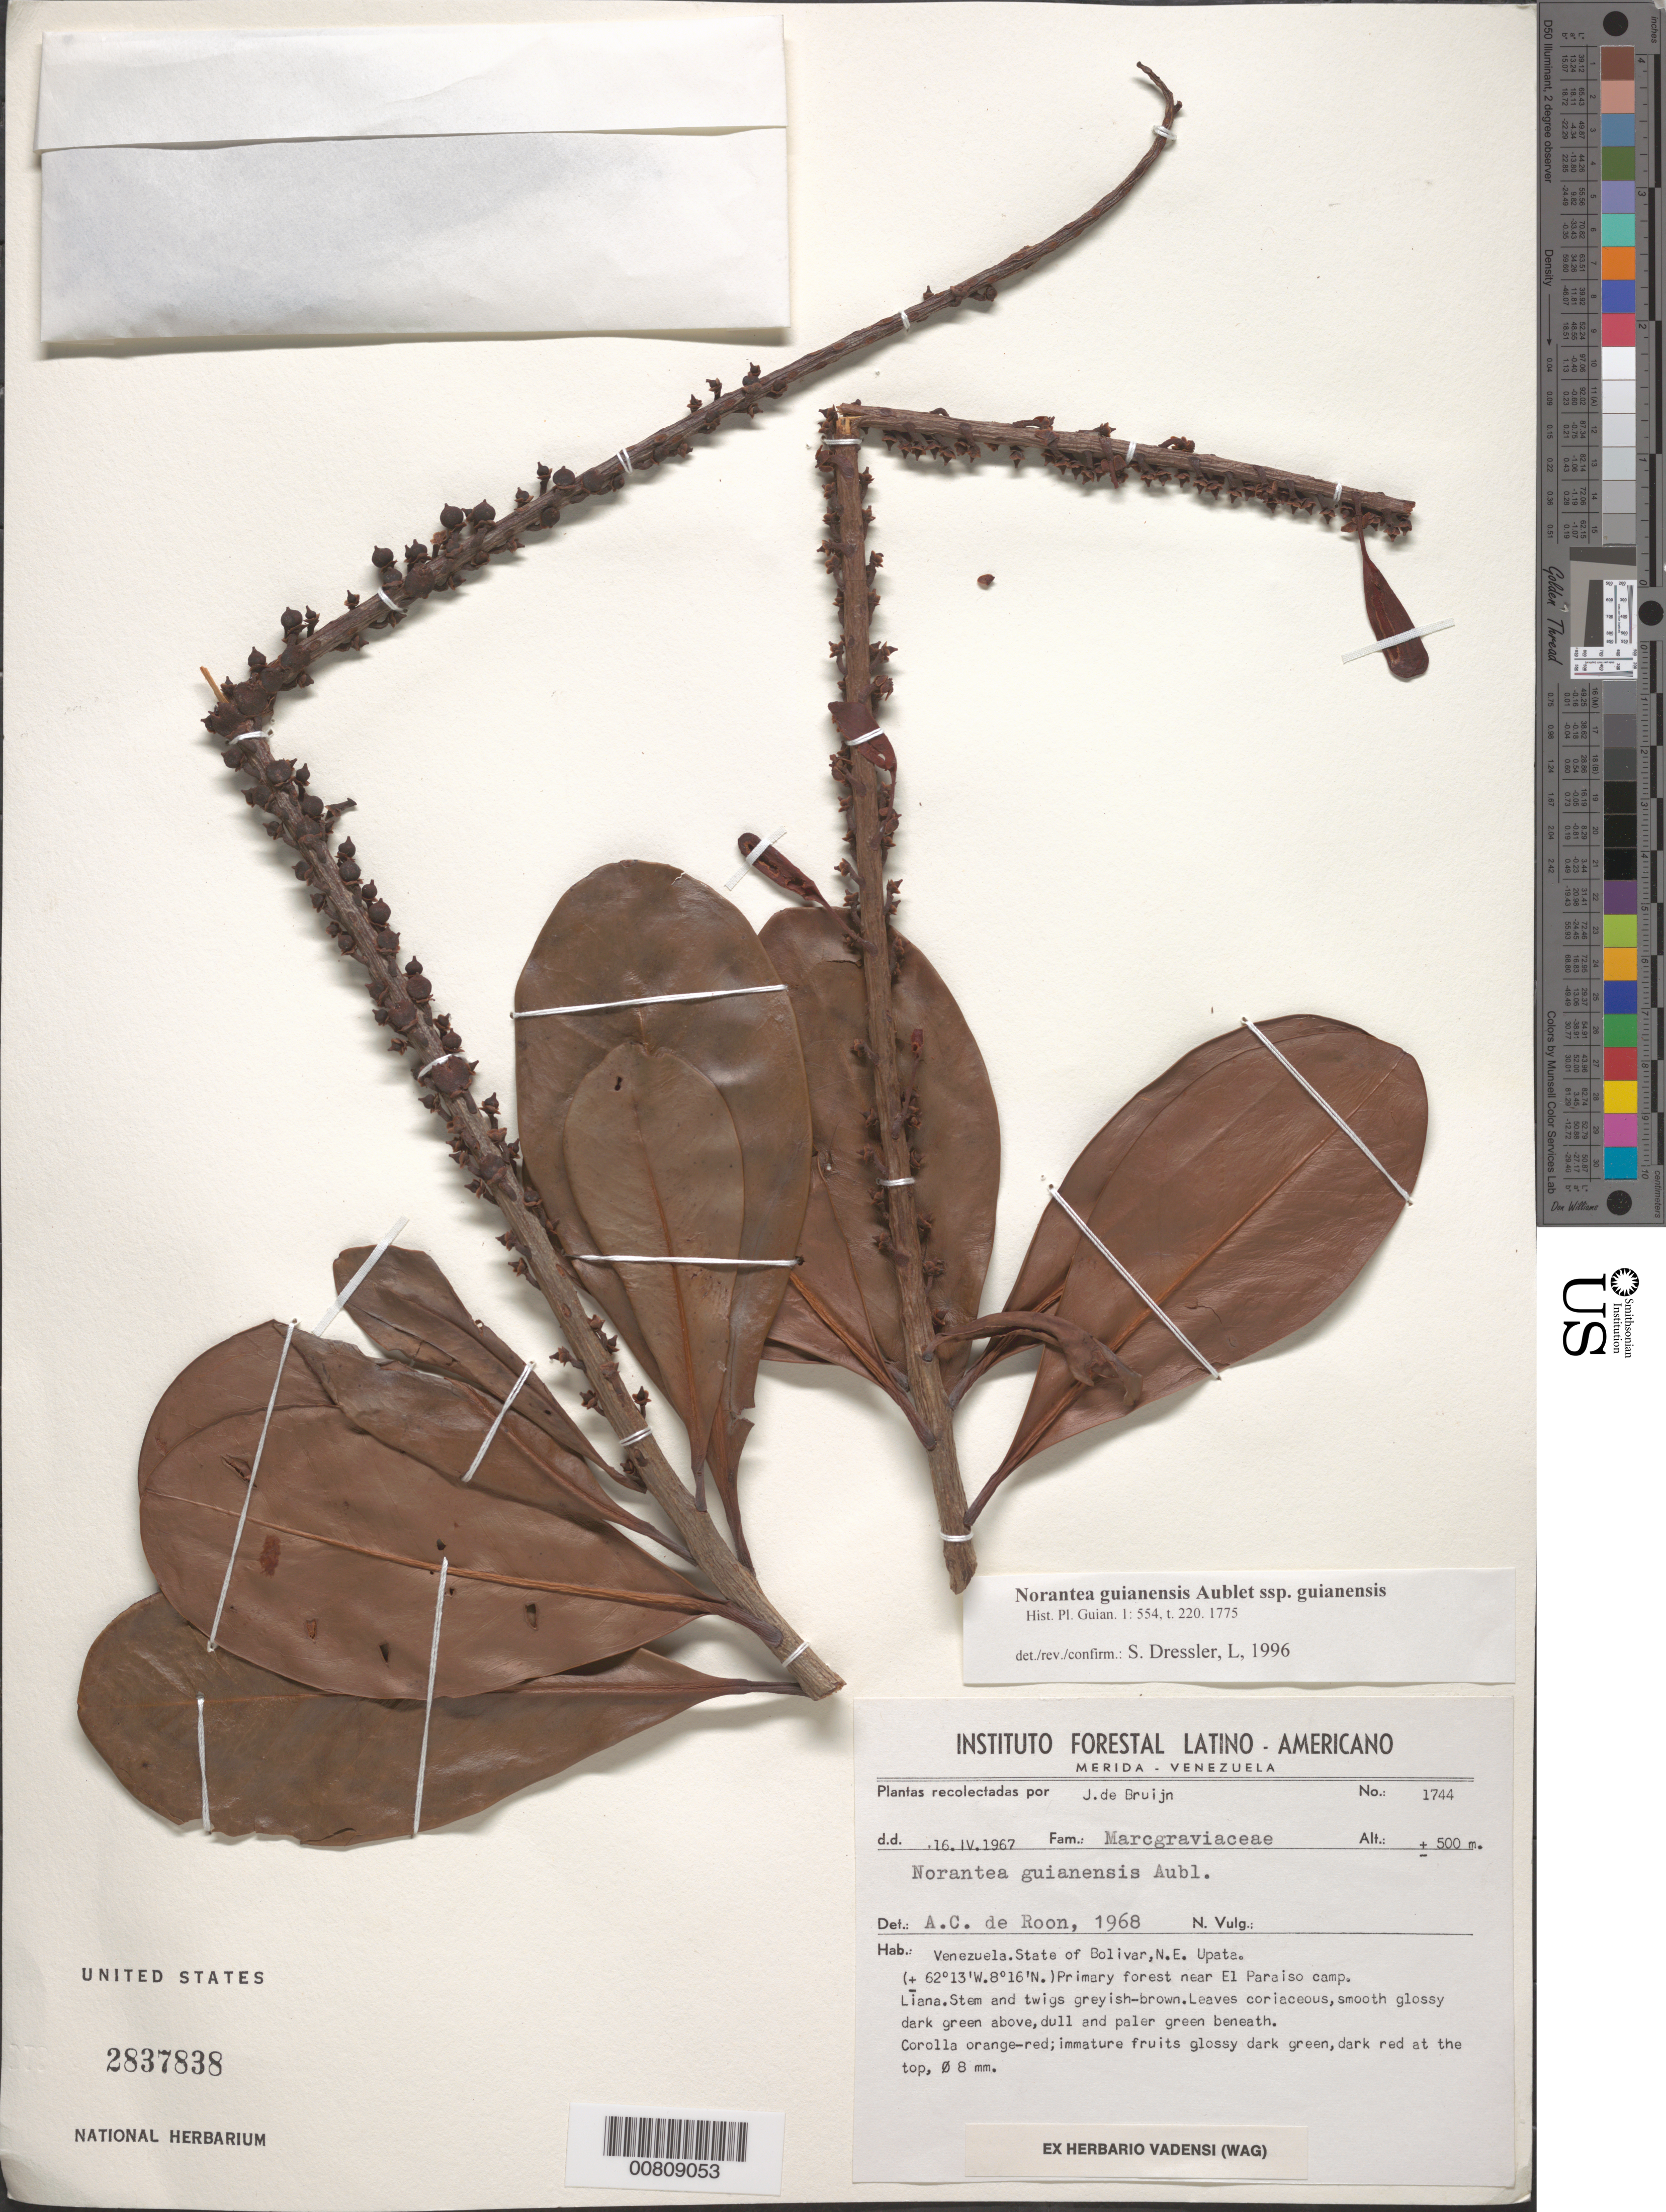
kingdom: Plantae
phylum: Tracheophyta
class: Magnoliopsida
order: Ericales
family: Marcgraviaceae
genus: Norantea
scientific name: Norantea guianensis subsp. guianensis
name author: Aubl.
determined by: Dressler, S., (FR), Forschungsinstitut Und Naturmuseum Senckenberg (GERMANY)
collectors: J. Bruijn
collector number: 1744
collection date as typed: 16-Apr-67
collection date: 1967-04-16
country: Venezuela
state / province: Bolívar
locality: Upata, NE of, near El Paraiso camp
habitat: Primary forest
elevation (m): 500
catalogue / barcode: US 2837838